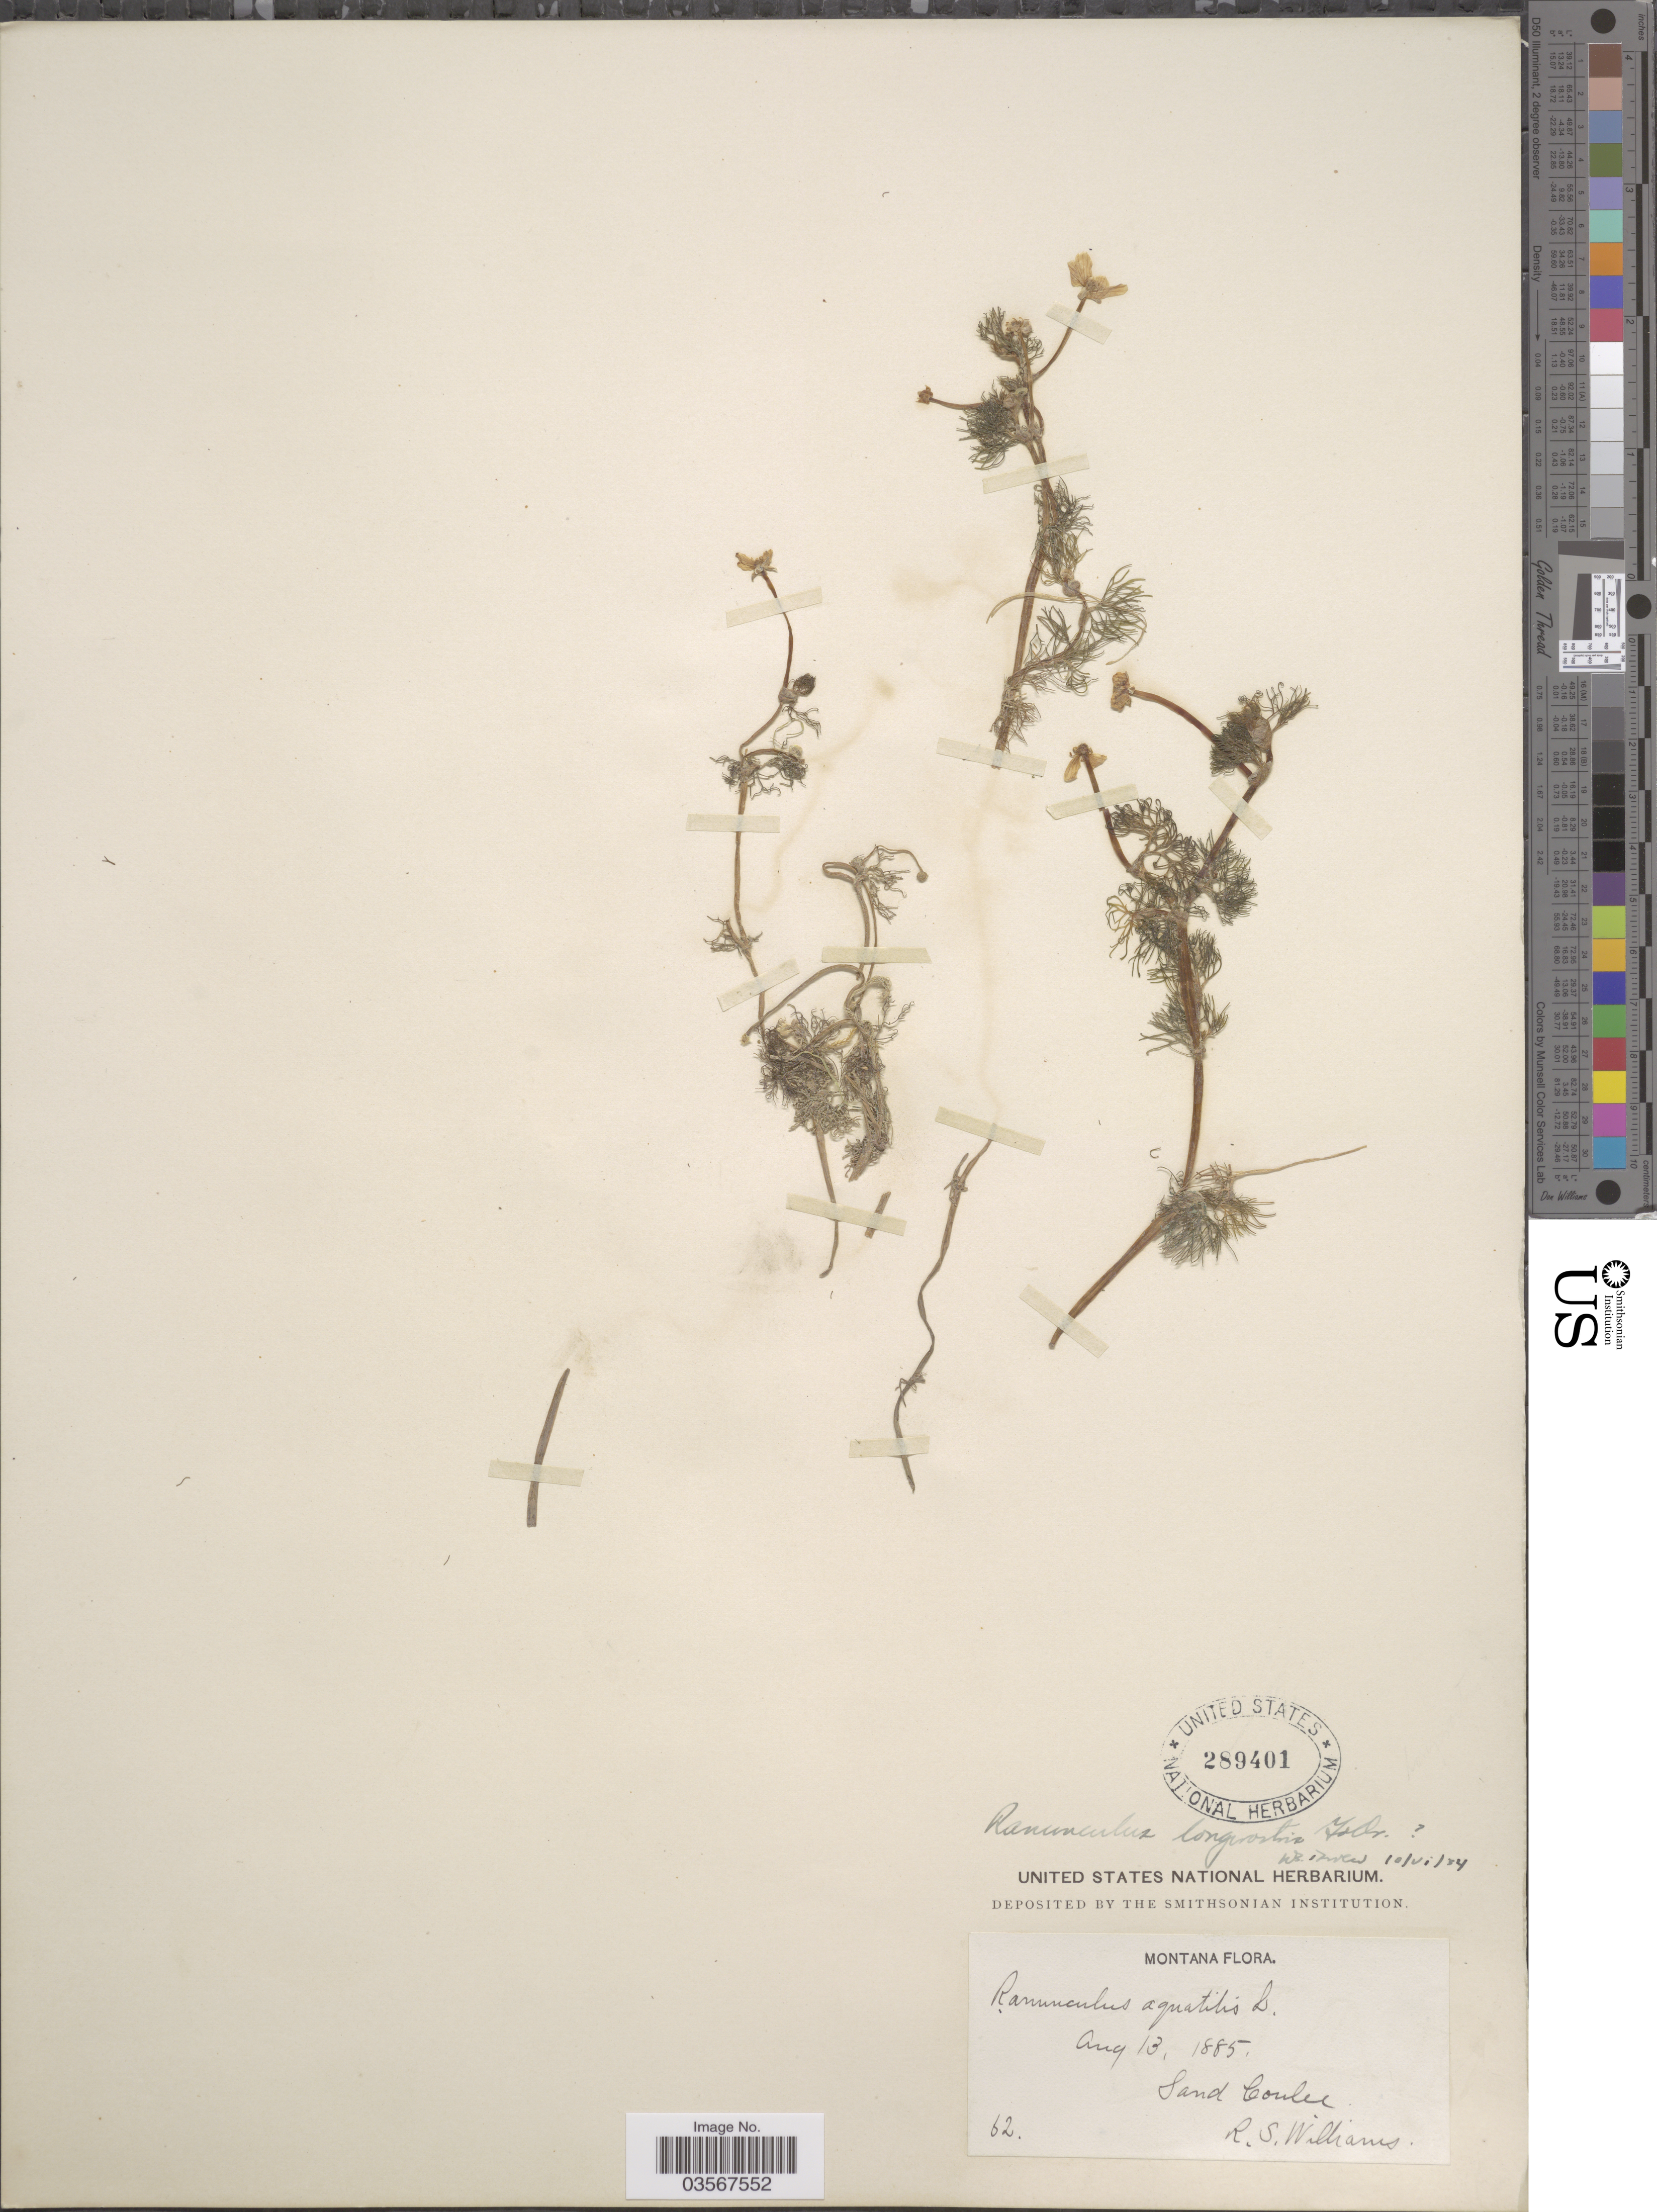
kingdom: Plantae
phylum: Tracheophyta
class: Magnoliopsida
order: Ranunculales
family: Ranunculaceae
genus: Ranunculus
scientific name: Ranunculus longirostris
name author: Godr.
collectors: R. S. Williams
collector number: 62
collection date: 1885-08-13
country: United States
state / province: Montana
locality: Sand Coulee.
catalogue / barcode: US 289401